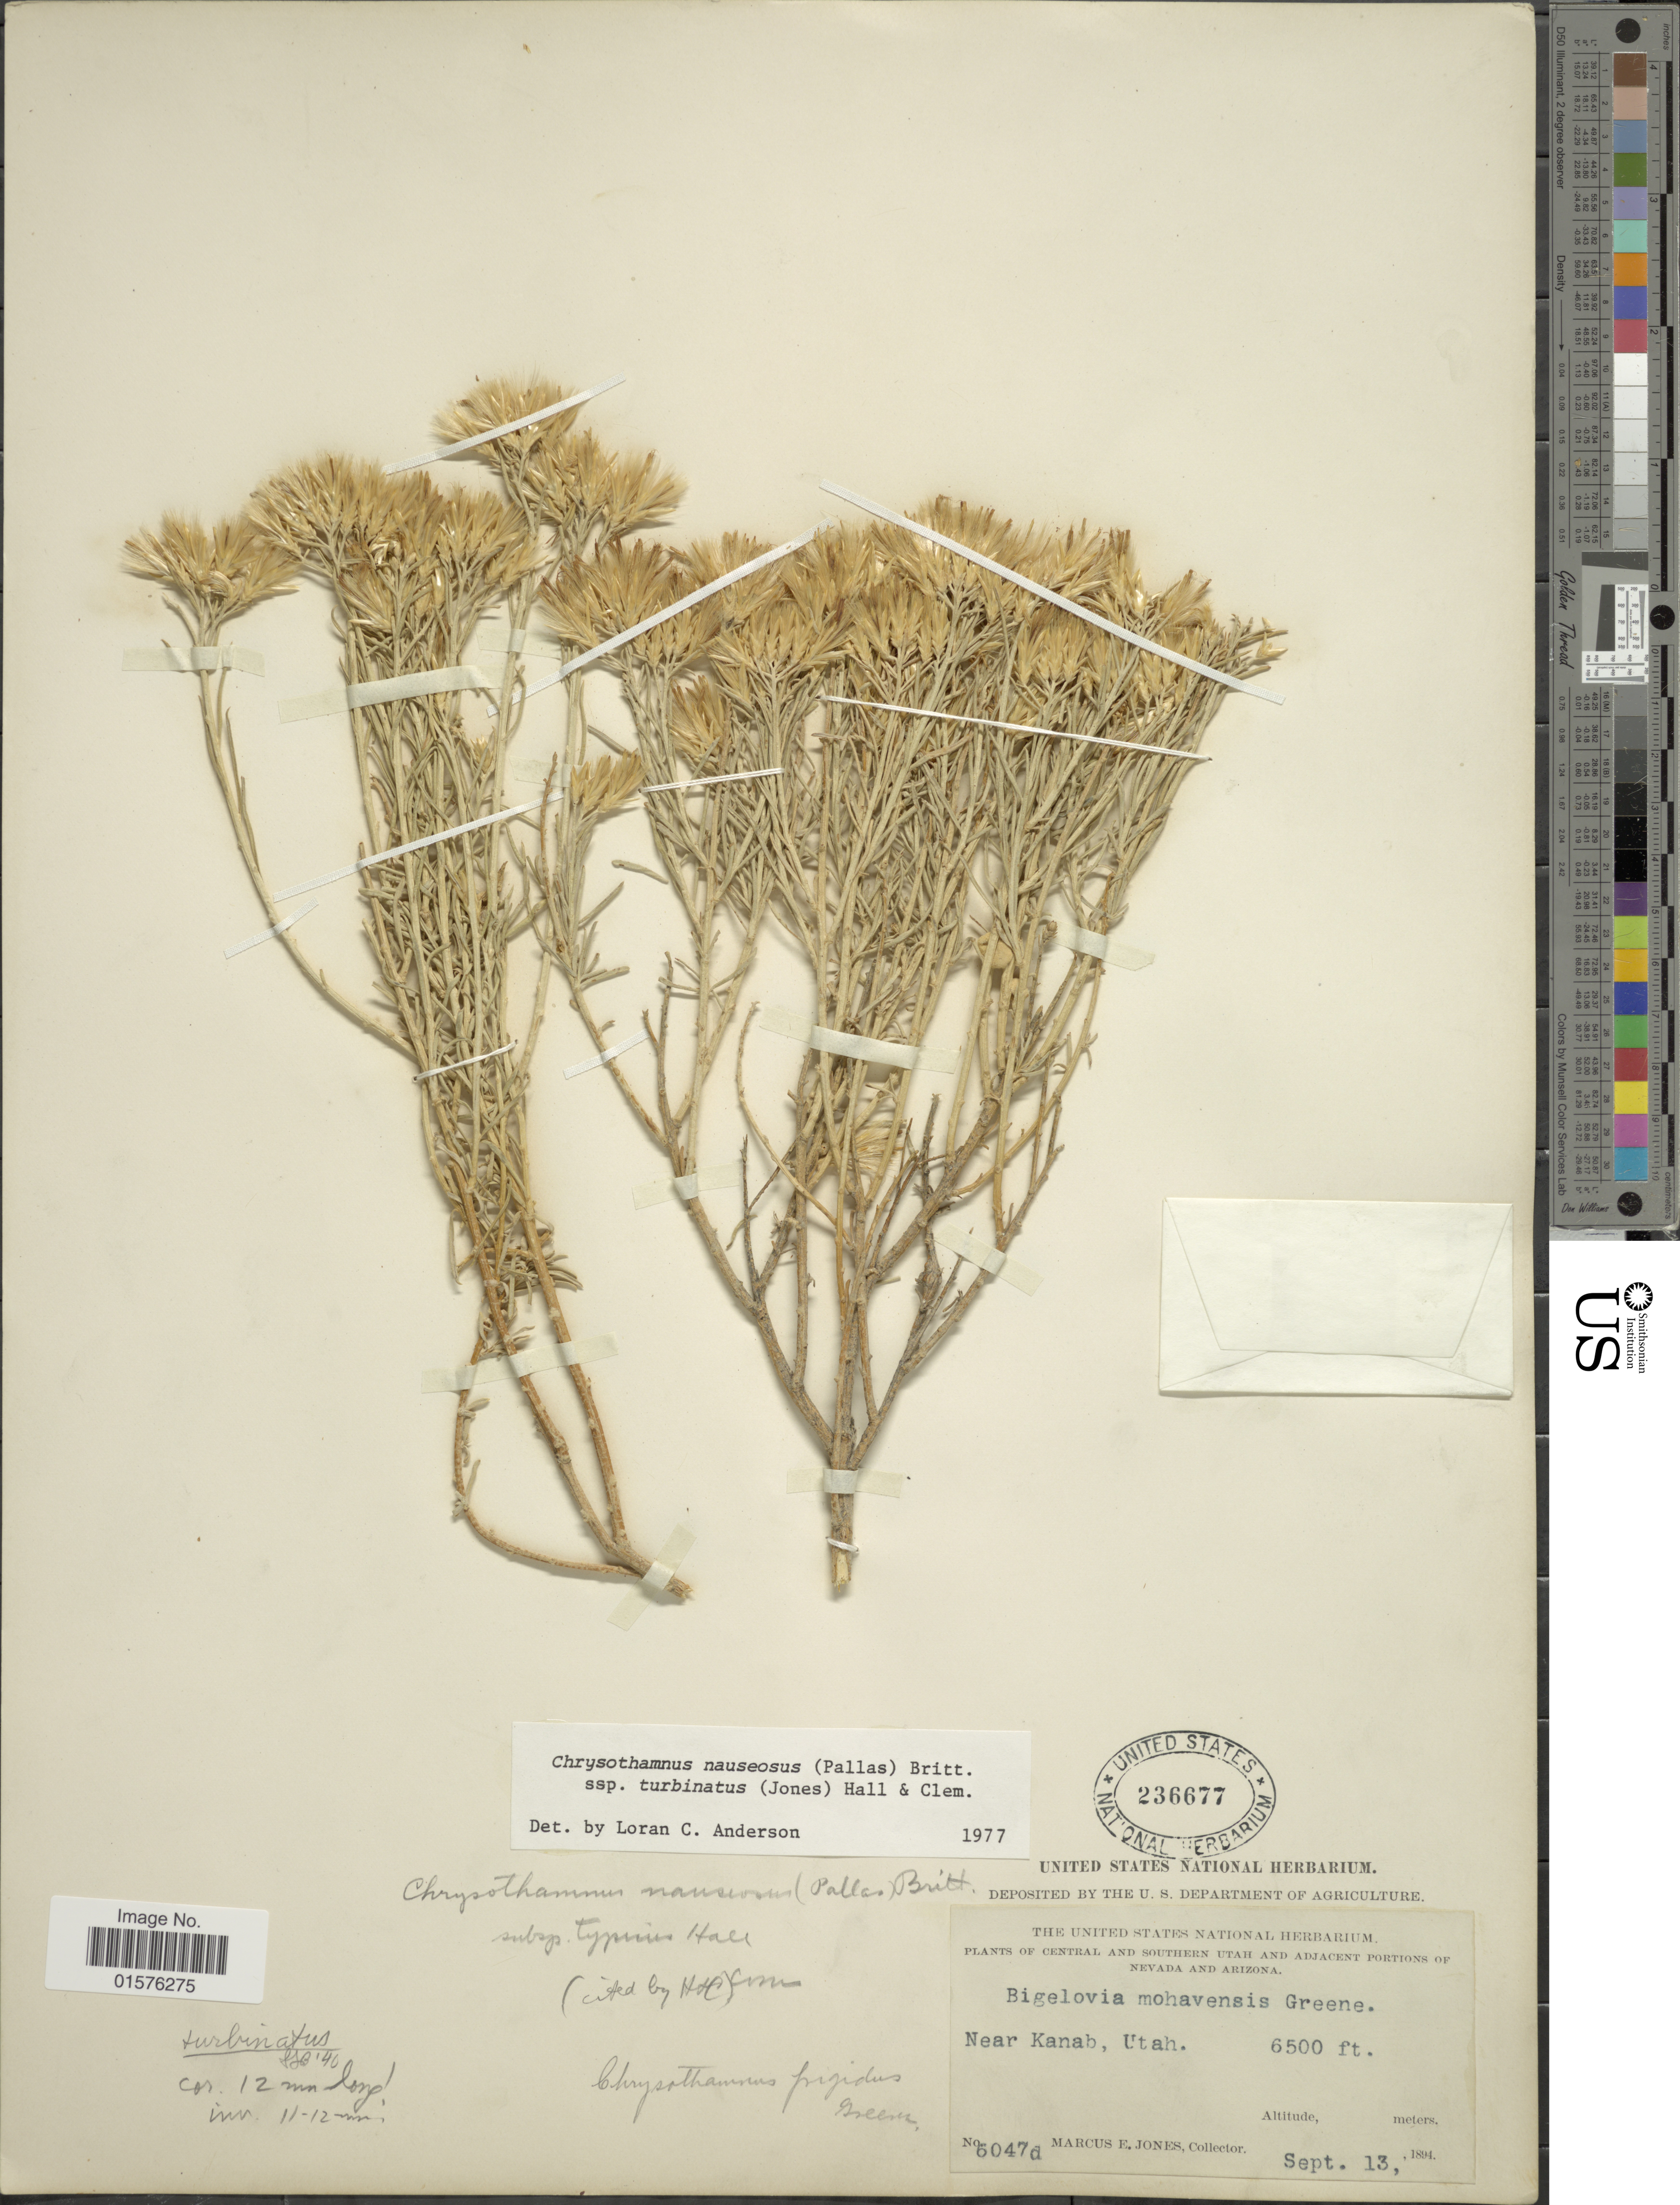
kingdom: Plantae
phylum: Tracheophyta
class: Magnoliopsida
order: Asterales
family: Asteraceae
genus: Ericameria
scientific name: Ericameria nauseosa var. turbinata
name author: (M.E. Jones) G.L. Nesom & G.I. Baird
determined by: Urbatsch, Lowell E., Curator (LSU), Louisiana State University (UNITED STATES)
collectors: M. E. Jones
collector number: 5047d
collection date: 1894-09-13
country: United States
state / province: Utah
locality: Central and Southern Utah, near Kanab, Uath.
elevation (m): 1981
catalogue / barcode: US 236677